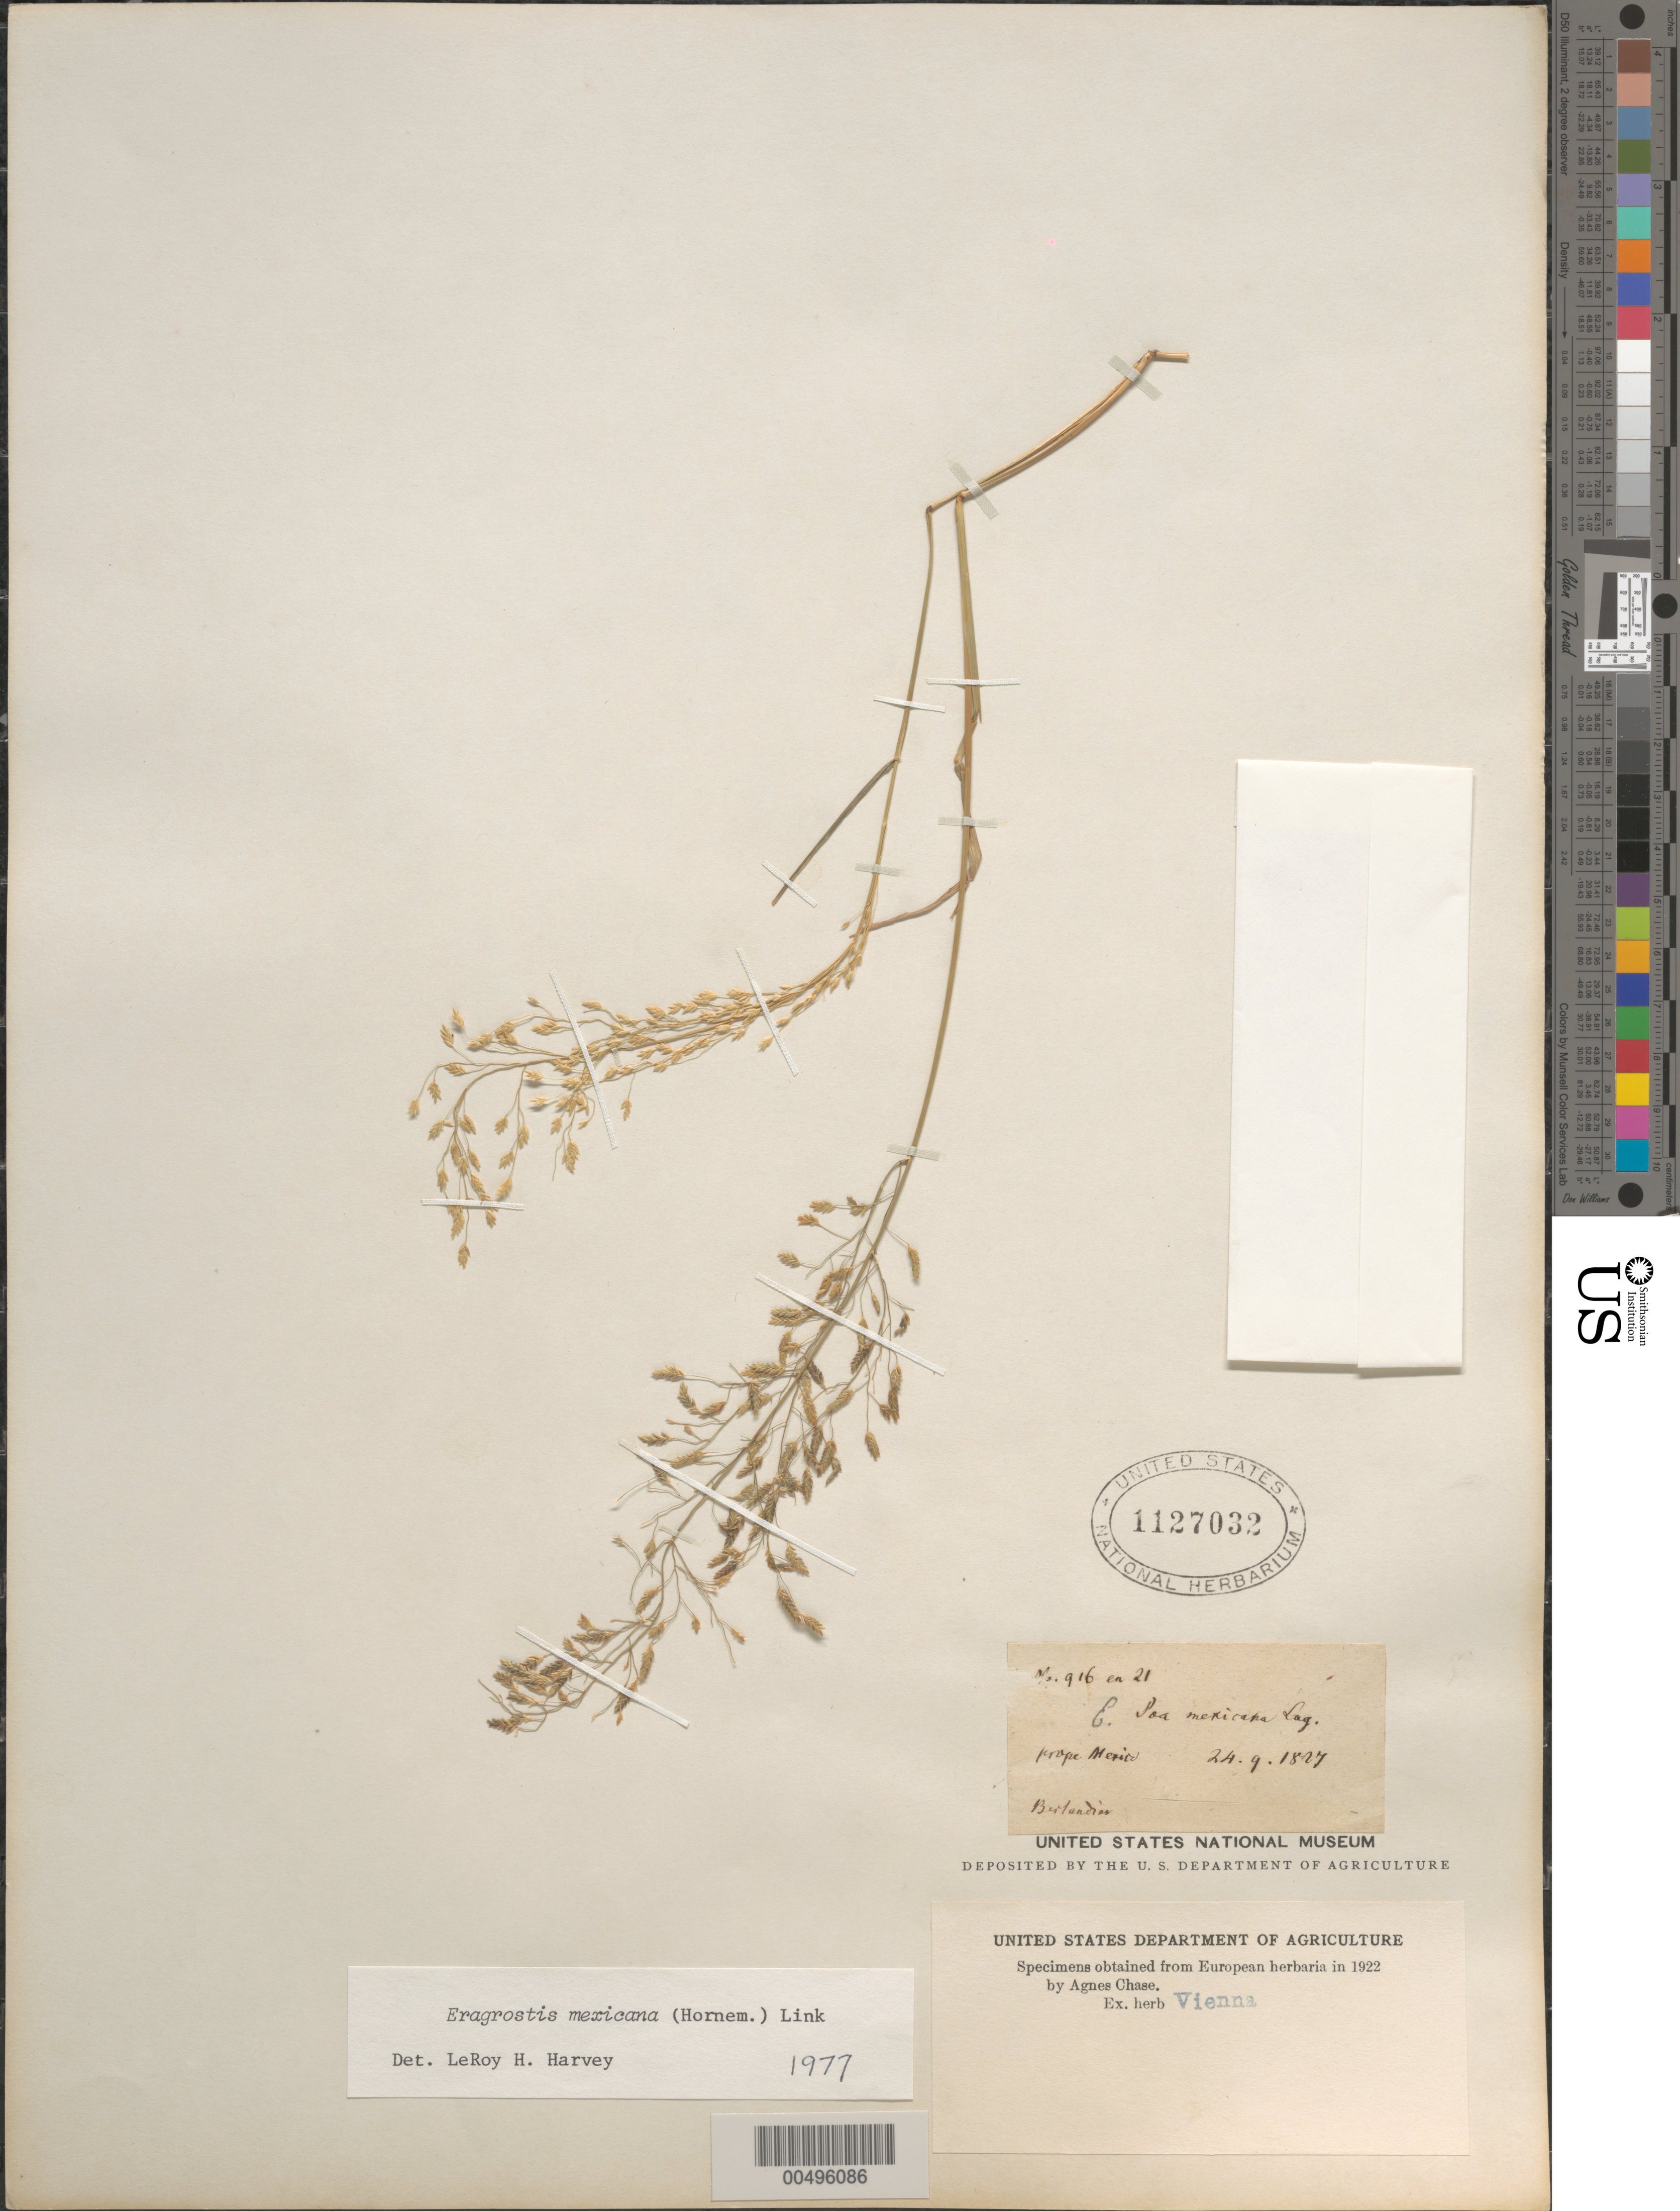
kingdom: Plantae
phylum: Tracheophyta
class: Liliopsida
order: Poales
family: Poaceae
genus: Eragrostis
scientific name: Eragrostis mexicana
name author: (Hornem.) Link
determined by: Harvey, L. H.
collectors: J. L. Berlandier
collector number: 916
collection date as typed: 24 Sep 1827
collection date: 1827-09-24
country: Mexico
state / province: Durango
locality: San Ramon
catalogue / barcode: US 1127032